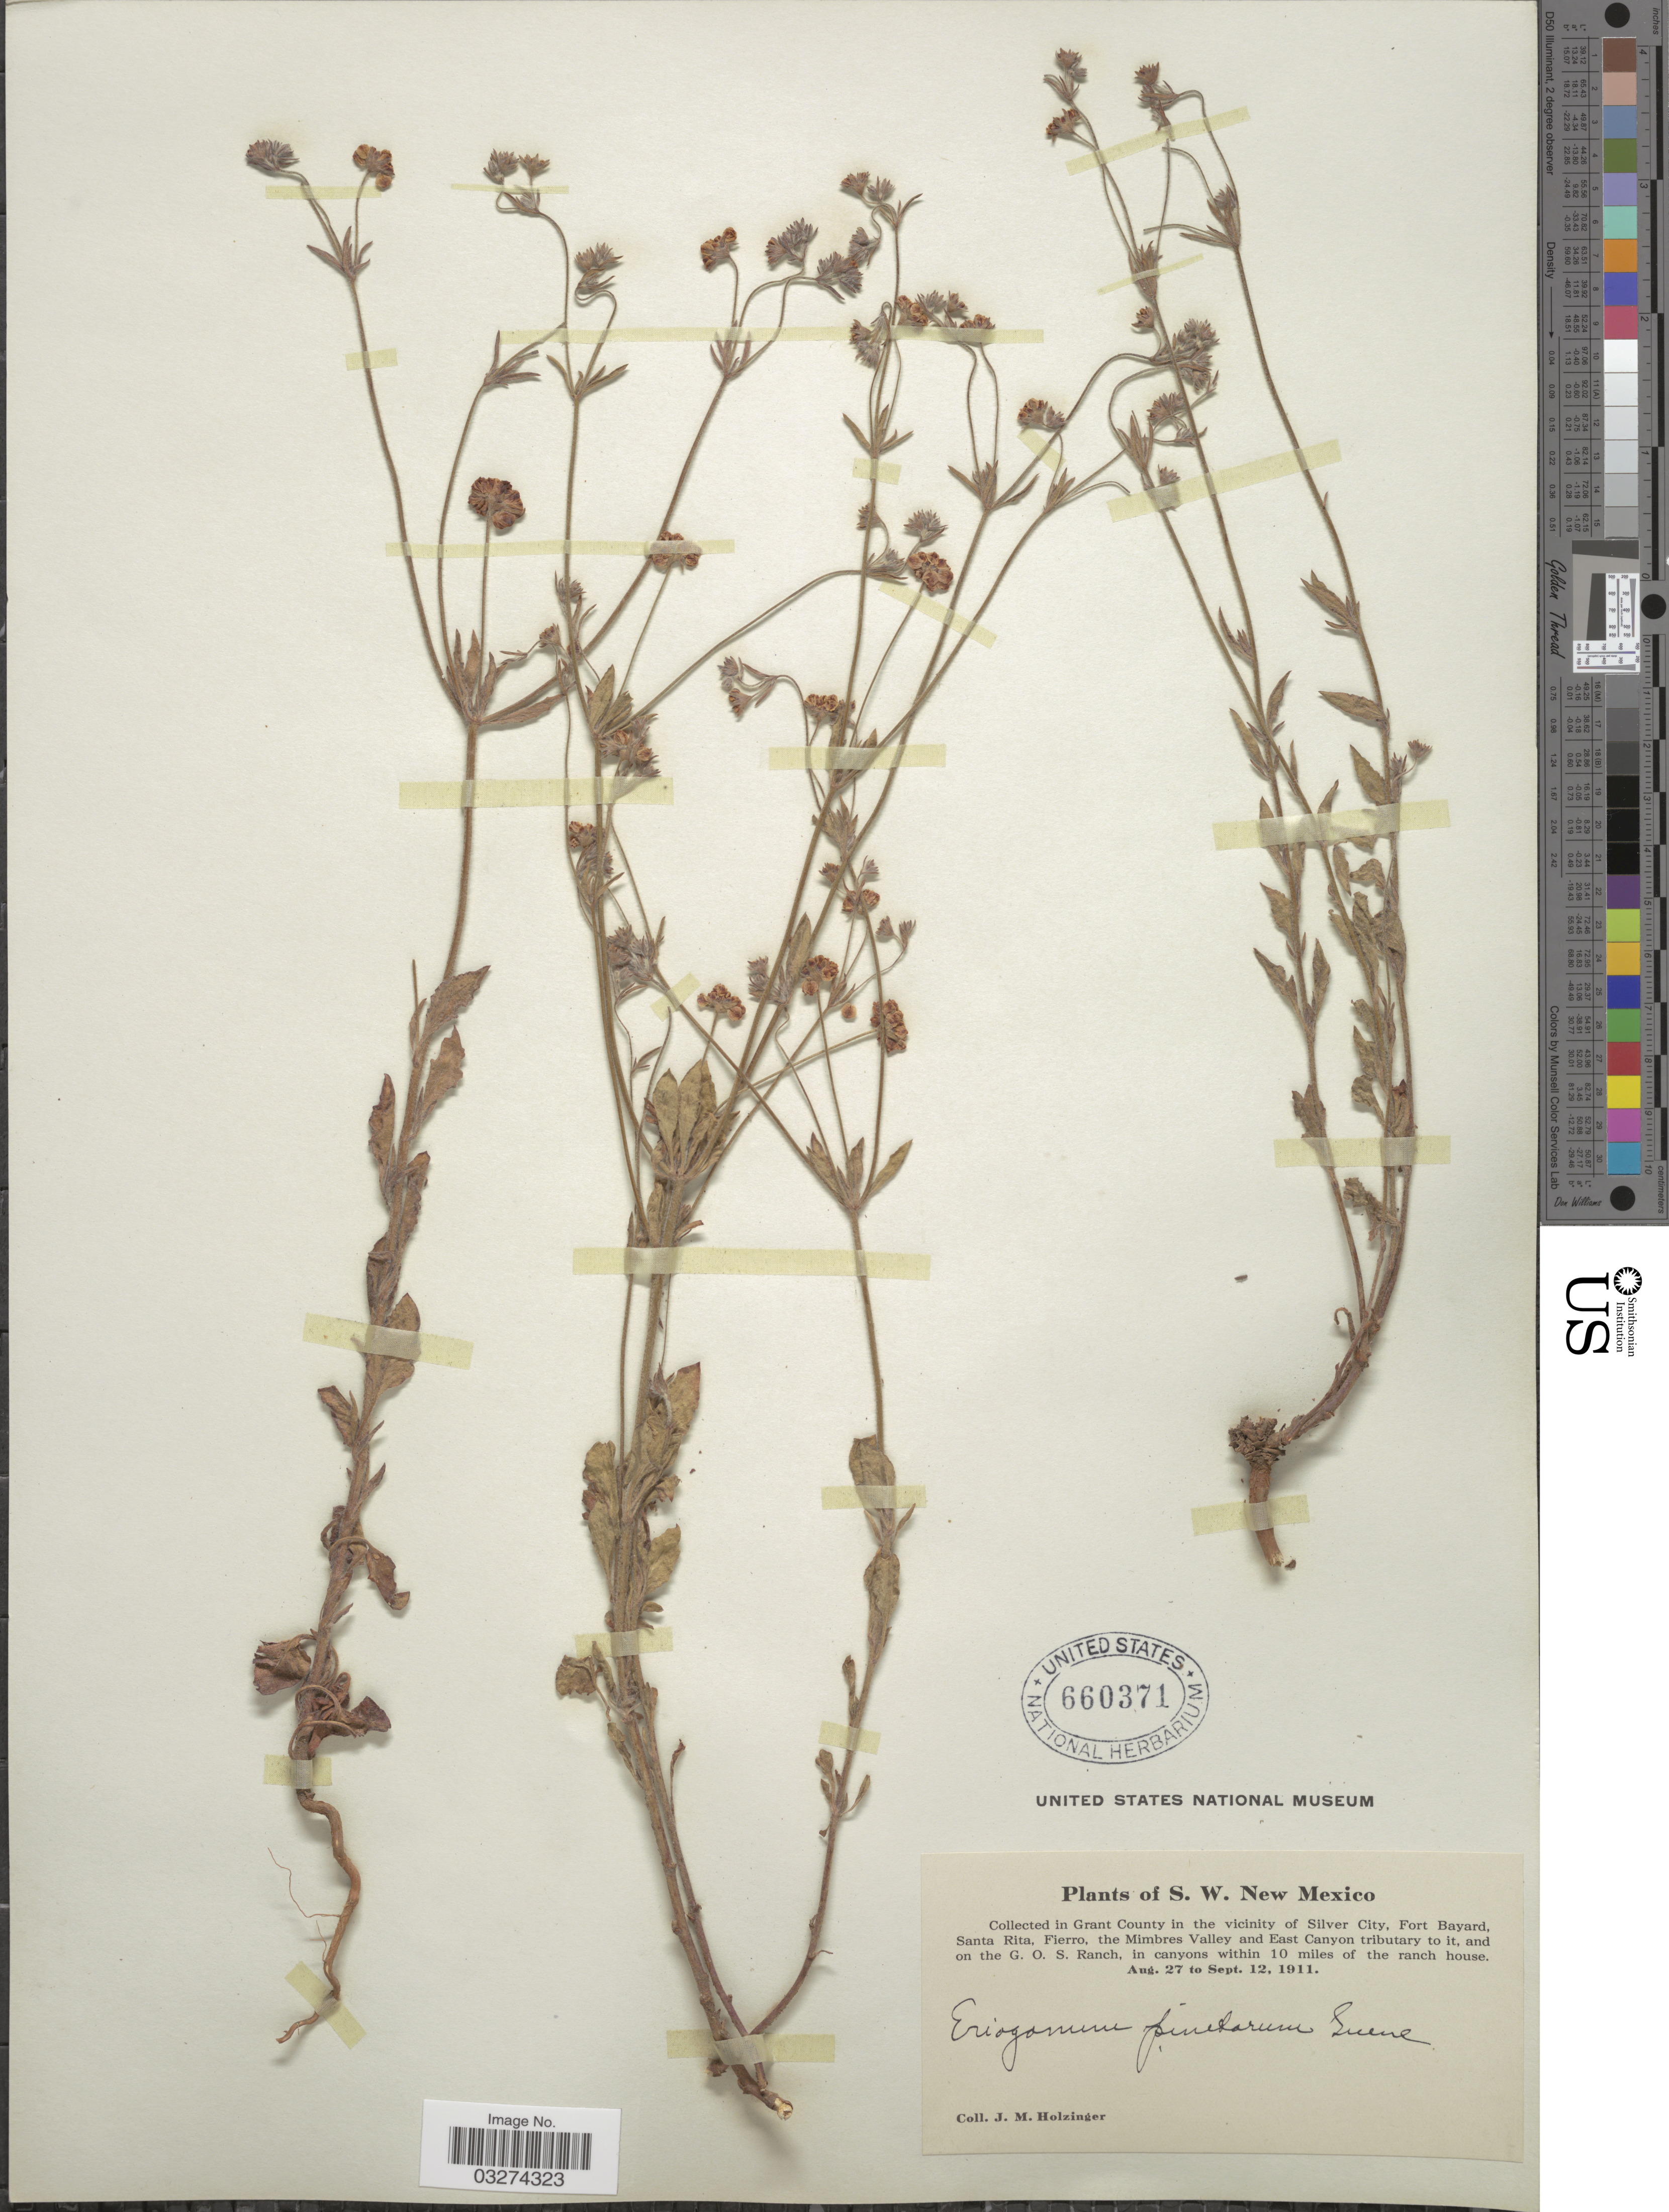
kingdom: Plantae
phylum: Tracheophyta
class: Magnoliopsida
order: Caryophyllales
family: Polygonaceae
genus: Eriogonum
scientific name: Eriogonum abertianum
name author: Torr.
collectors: J. M. Holzinger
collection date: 1911-08-27/1911-09-12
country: United States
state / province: New Mexico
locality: S.W. New Mexico, Grant County in the vicinity of Silver City, Fort Bayard, Santa Rita, Fierro, the Mimbres Valley and East Canyon tributary to it, and on the G.O.S. Ranch, in canyons within 10 miles of the ranch house.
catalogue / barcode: US 660371